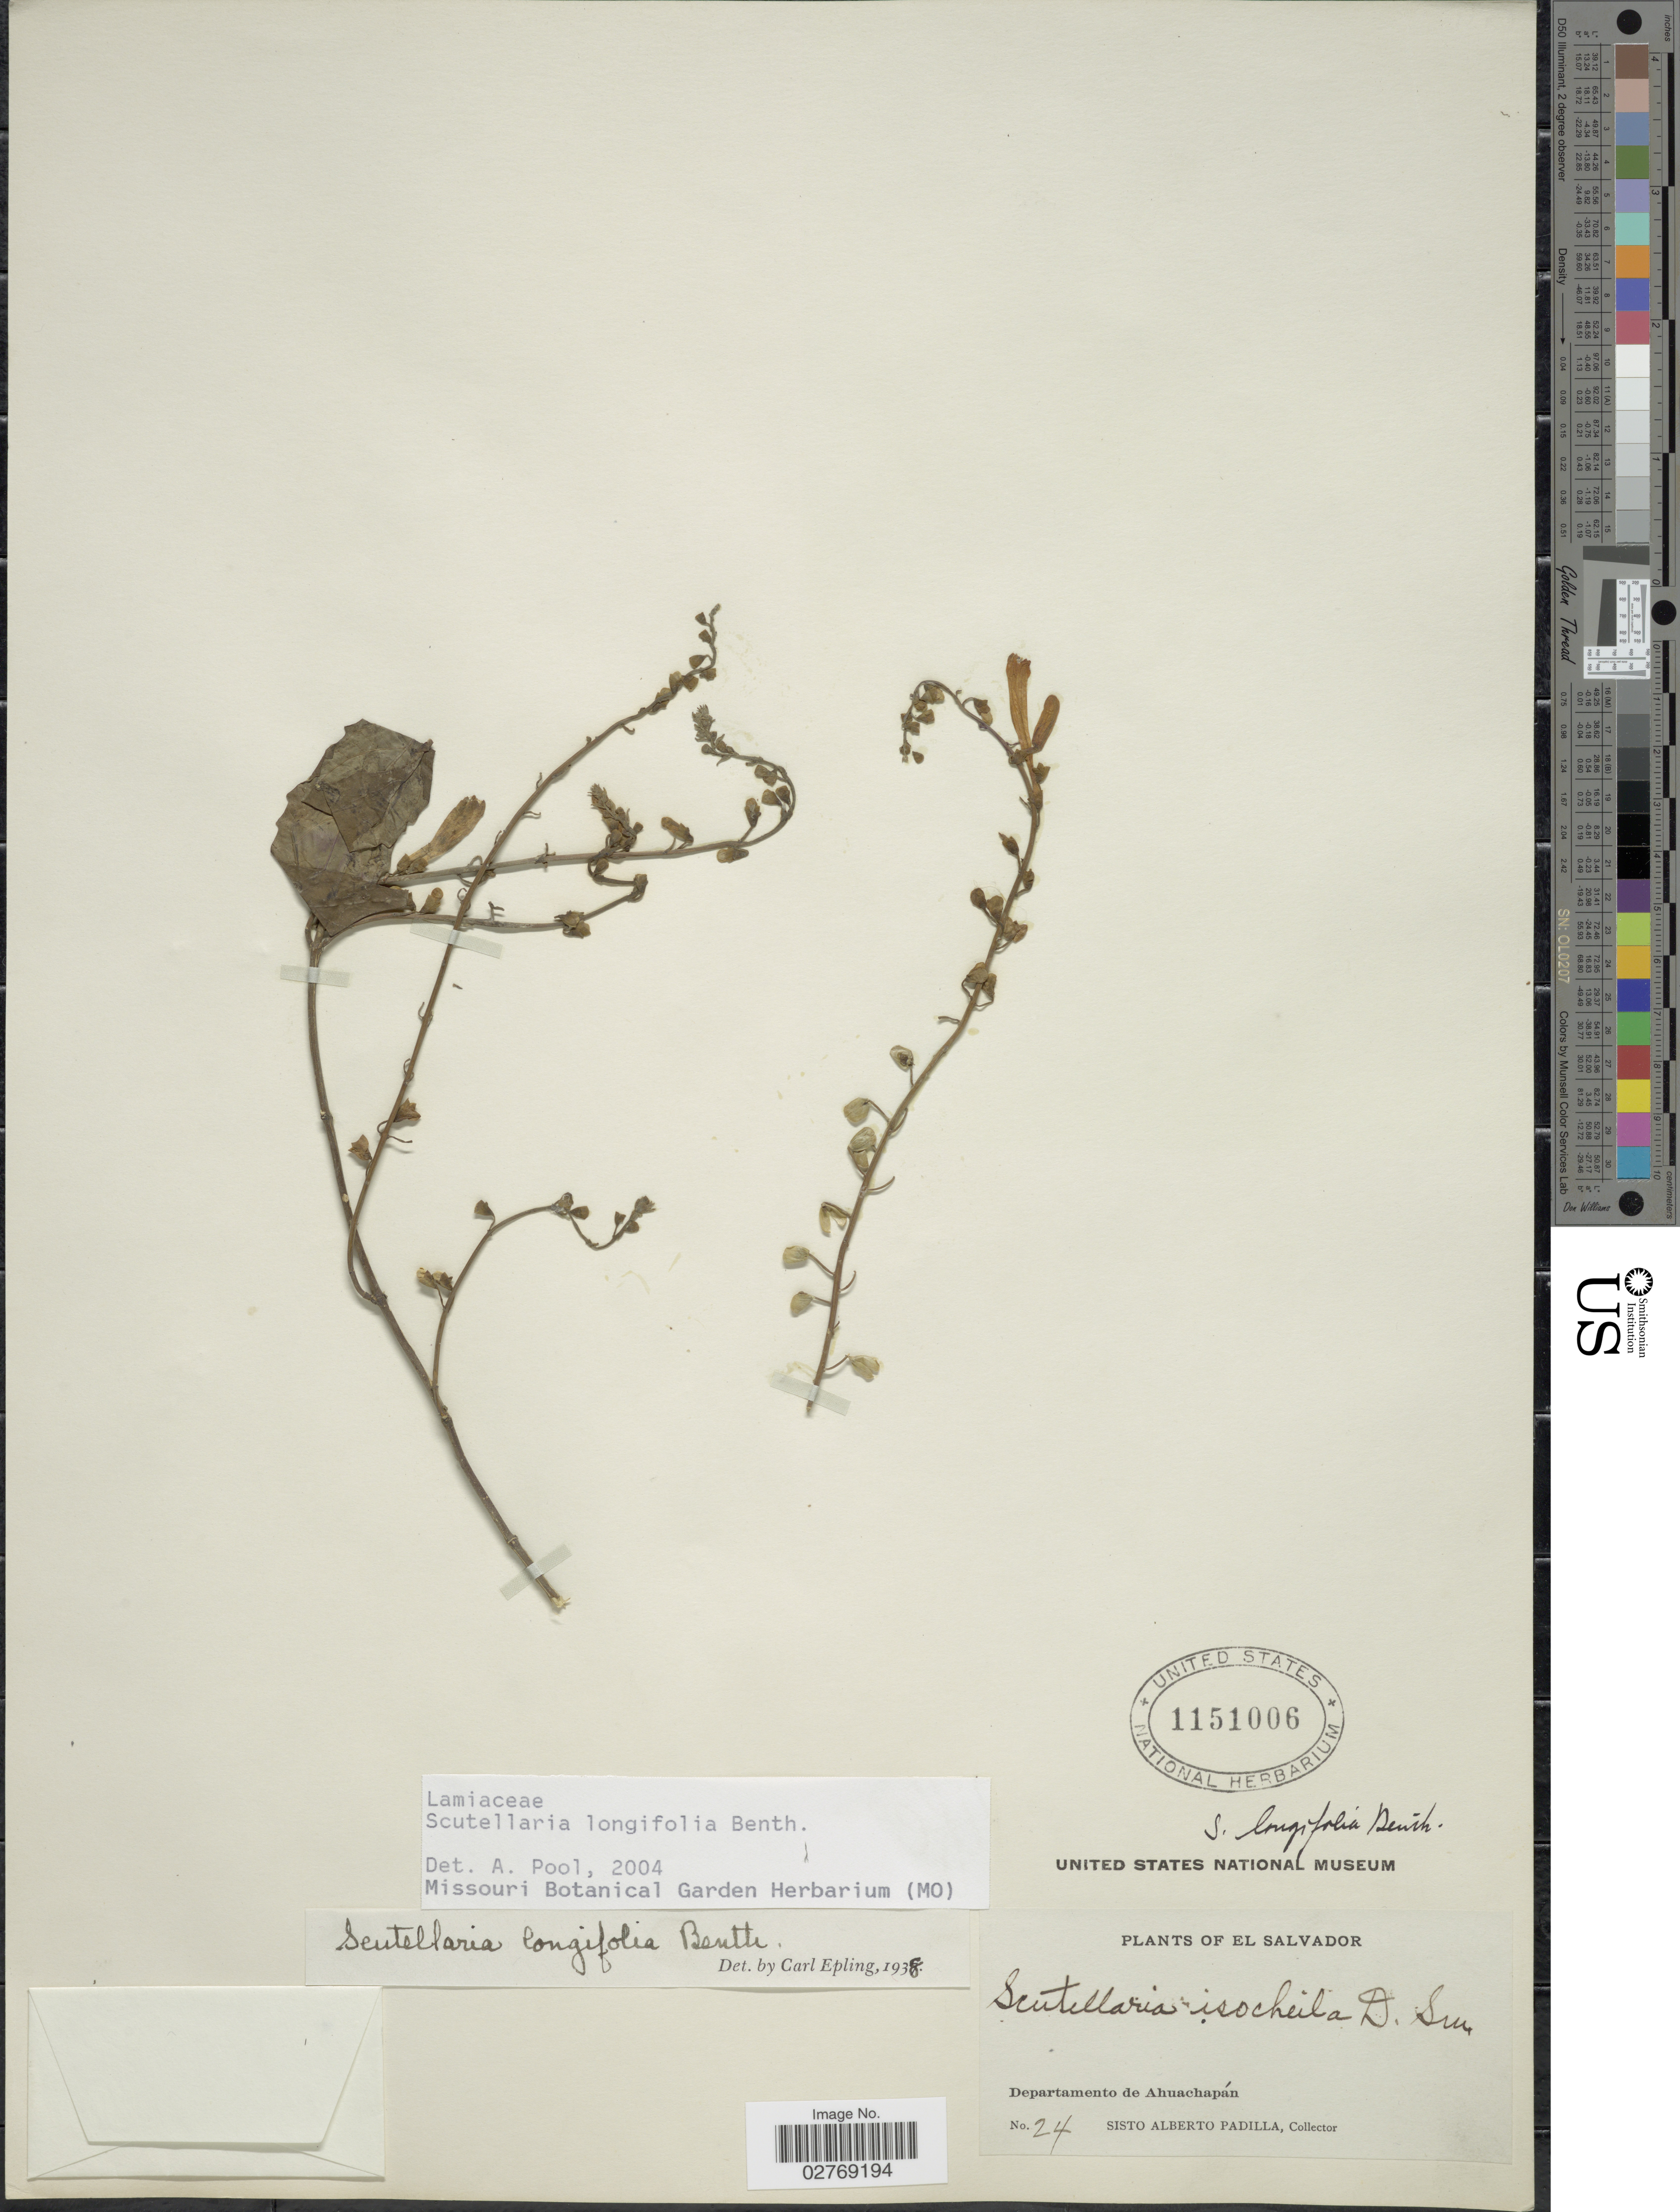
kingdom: Plantae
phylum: Tracheophyta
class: Magnoliopsida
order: Lamiales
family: Lamiaceae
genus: Scutellaria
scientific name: Scutellaria longifolia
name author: Donn. Sm.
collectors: S. A. Padilla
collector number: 24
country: El Salvador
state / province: Ahuachapan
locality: Departamento de Ahuachapán.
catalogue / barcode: US 1151006